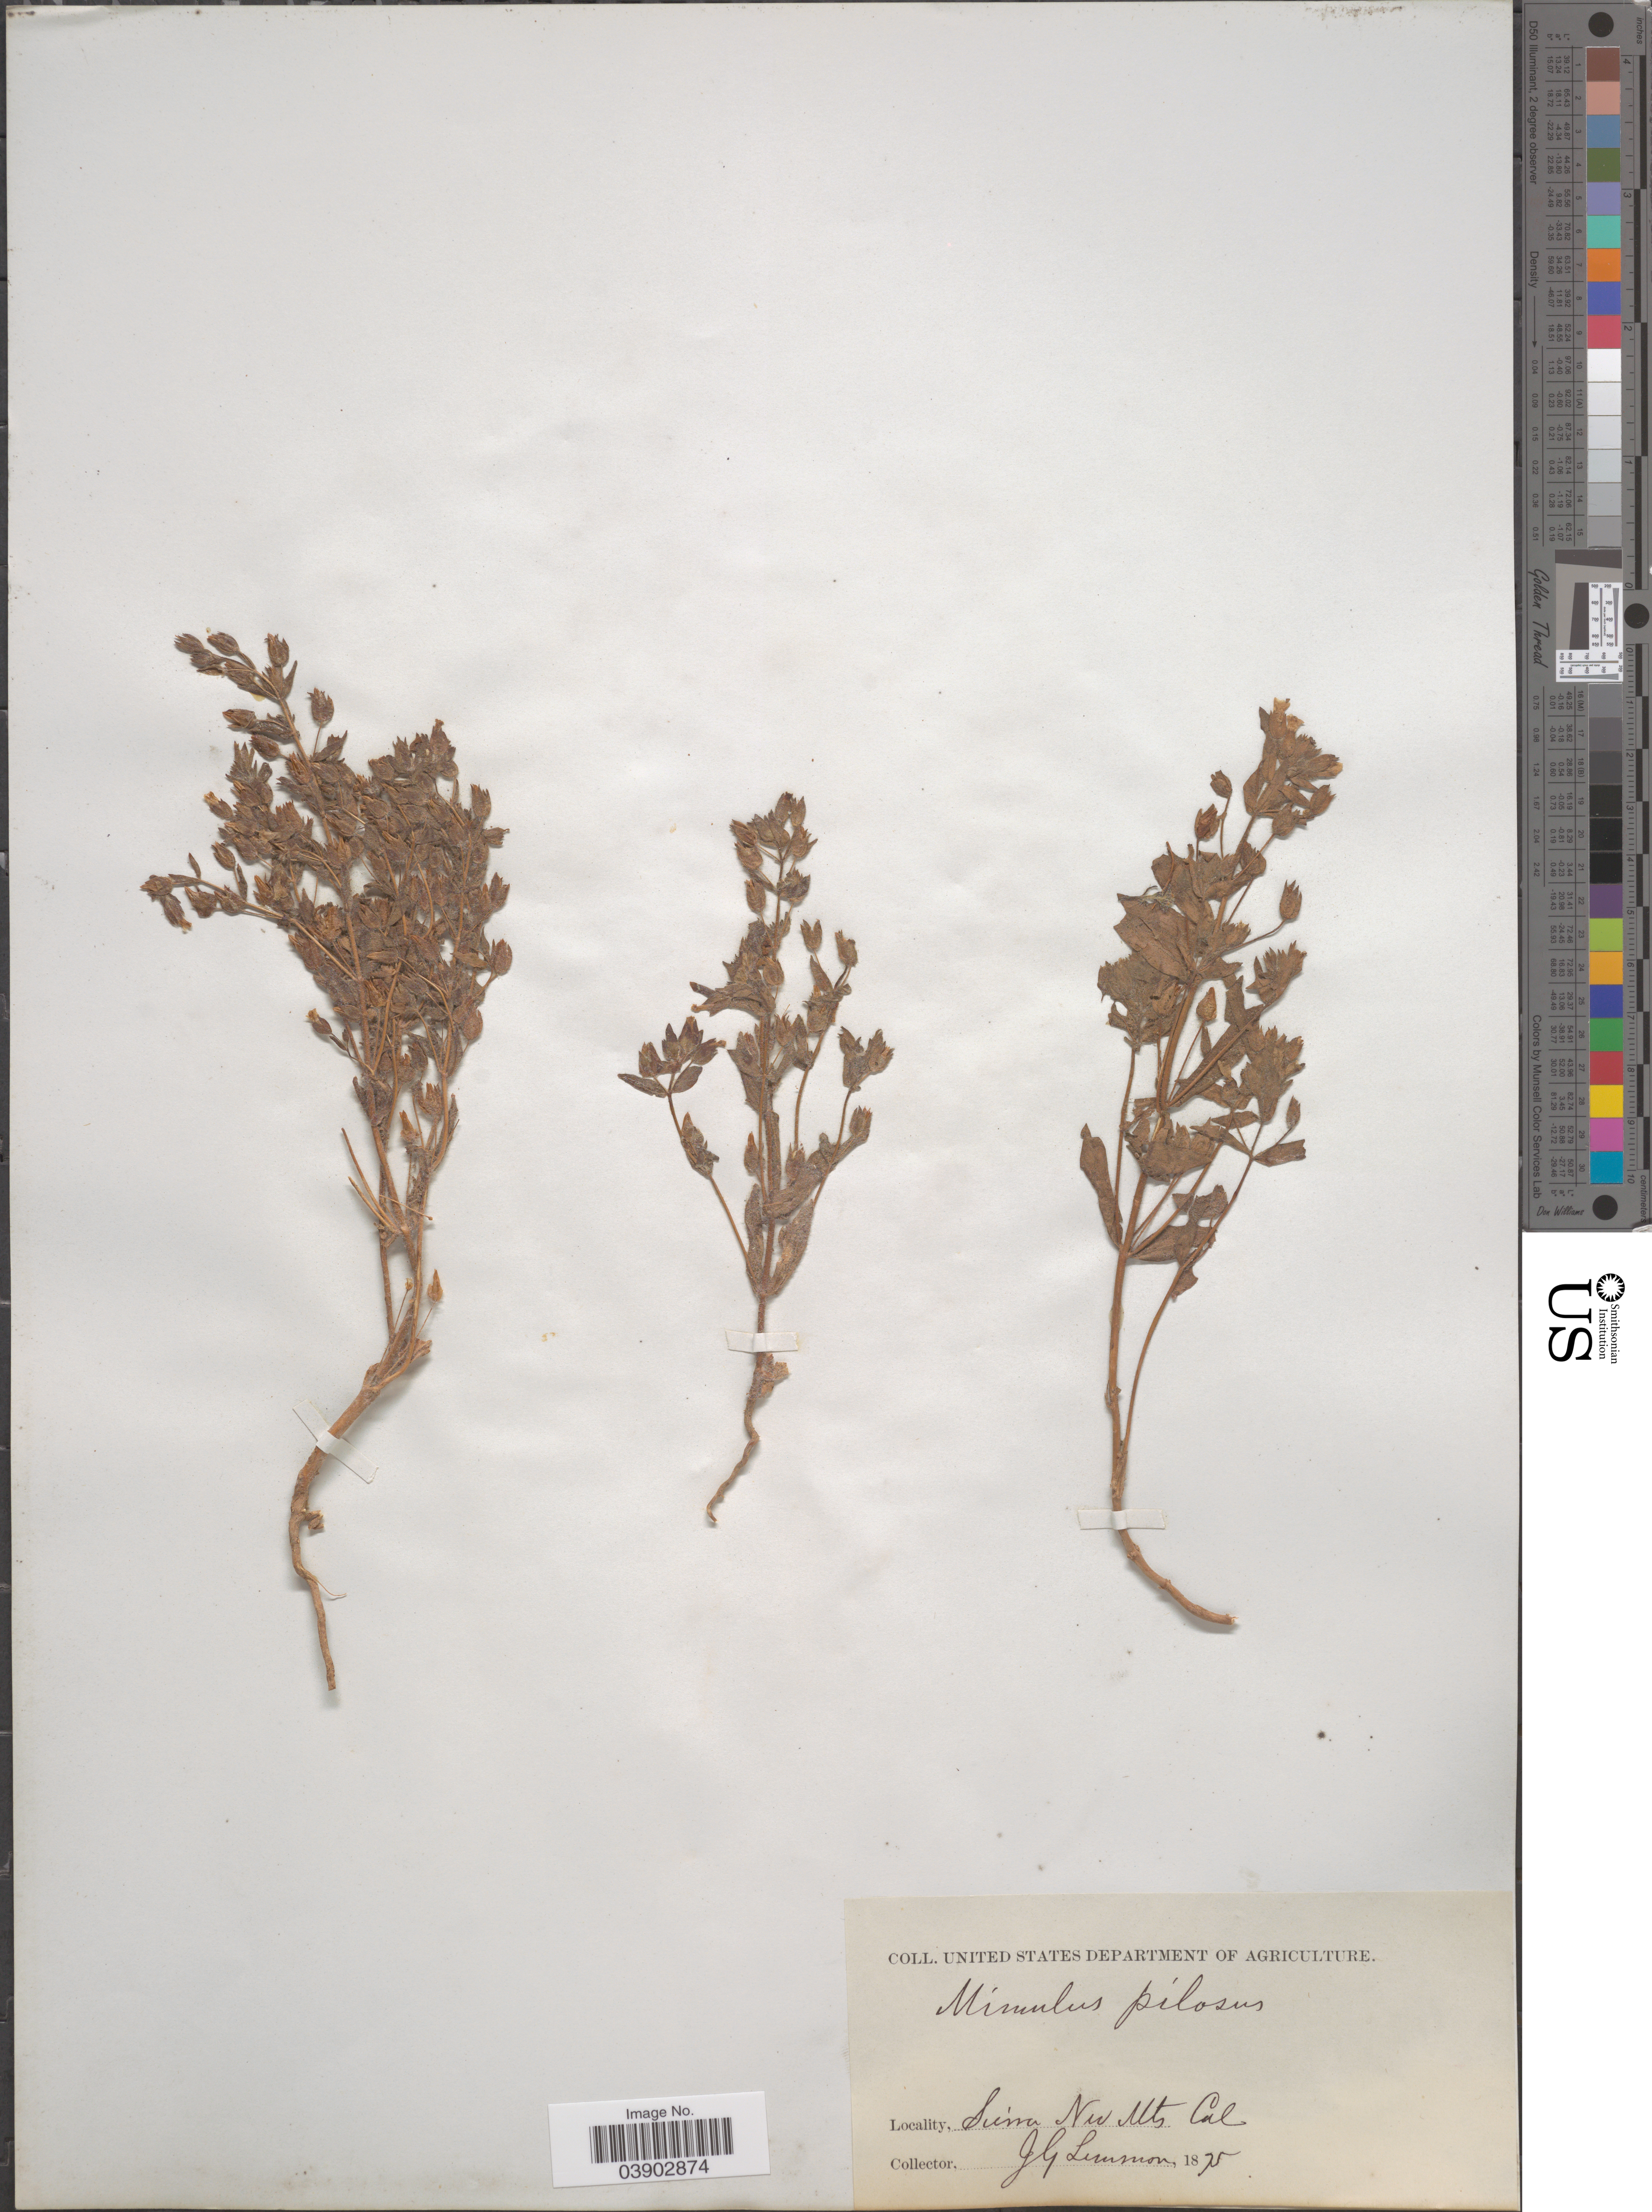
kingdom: Plantae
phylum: Tracheophyta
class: Magnoliopsida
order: Lamiales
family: Phrymaceae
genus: Mimetanthe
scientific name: Mimetanthe pilosa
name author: (Benth.) Greene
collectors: J. Lemmon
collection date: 1875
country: United States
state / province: California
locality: Sierra Nev Mts.